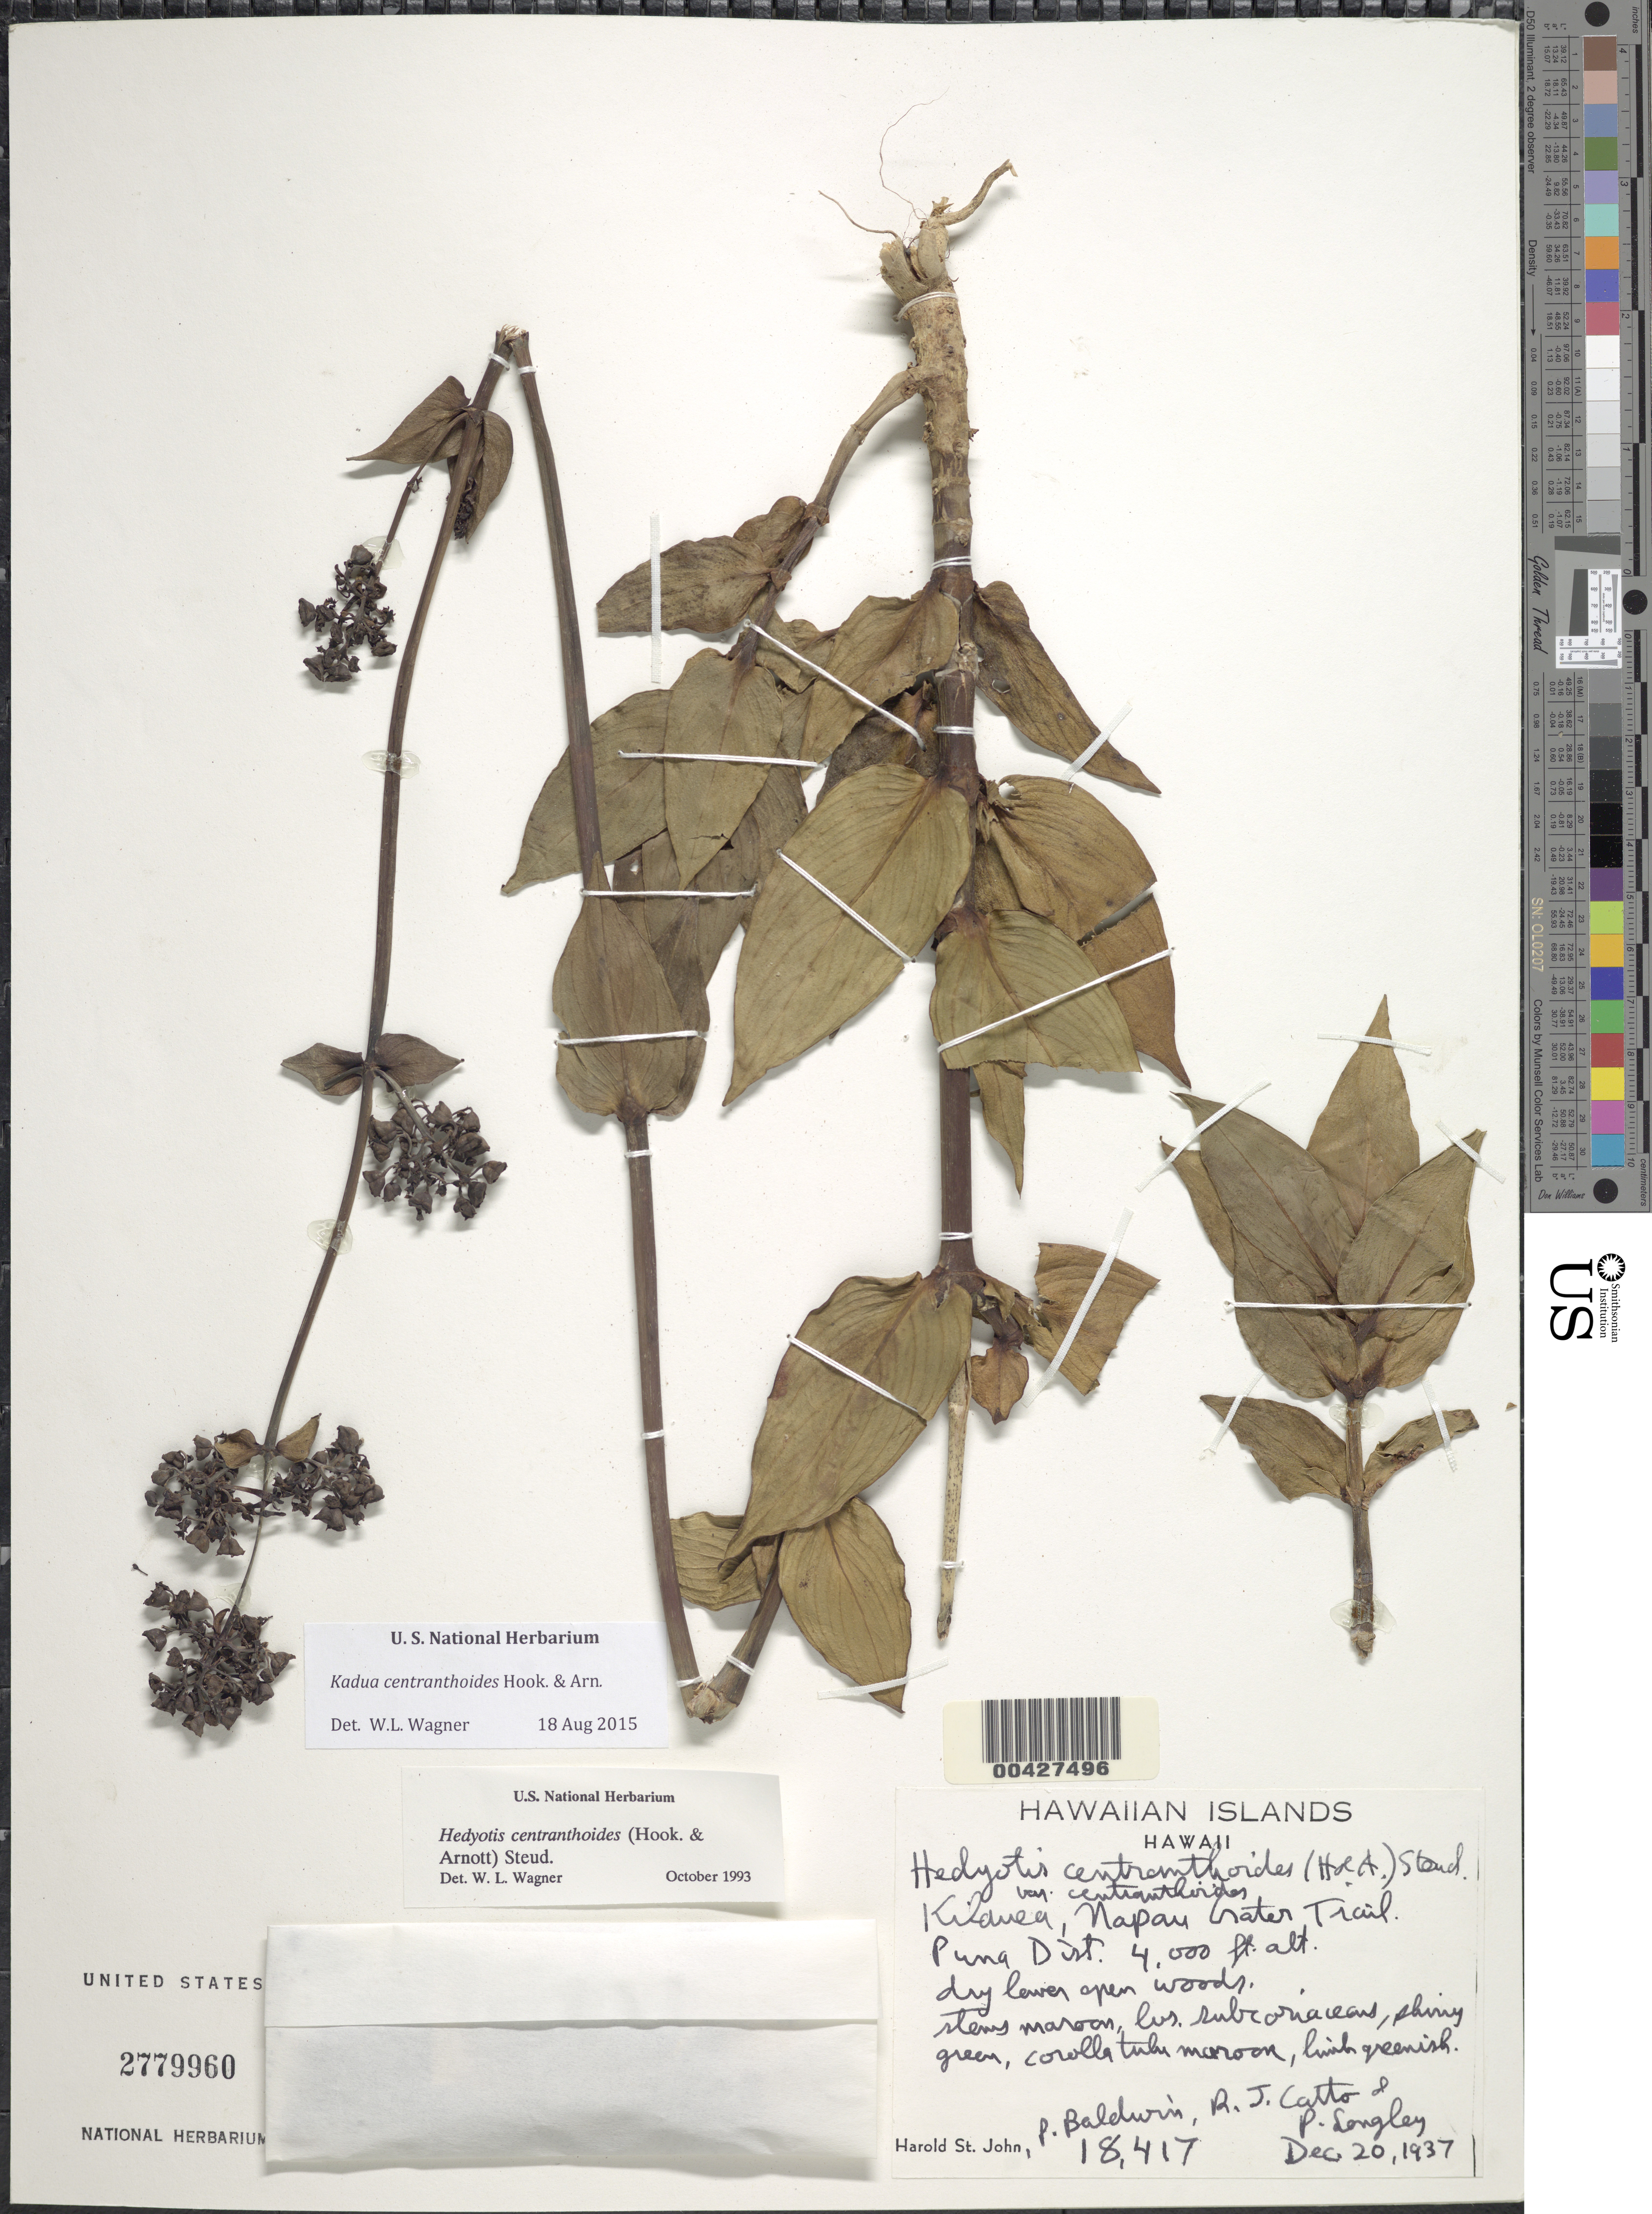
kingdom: Plantae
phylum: Tracheophyta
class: Magnoliopsida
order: Gentianales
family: Rubiaceae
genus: Kadua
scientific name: Kadua centranthoides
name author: Hook. & Arn.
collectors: H. St. John, P. Baldwin, R. Catto & P. Langley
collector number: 18417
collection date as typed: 20 Dec 1937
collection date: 1937-12-20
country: United States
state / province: Hawaii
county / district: Hawaii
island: Hawaii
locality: Kilauea, Napau Crater Trail, Puna District.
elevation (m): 1219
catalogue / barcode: US 2779960